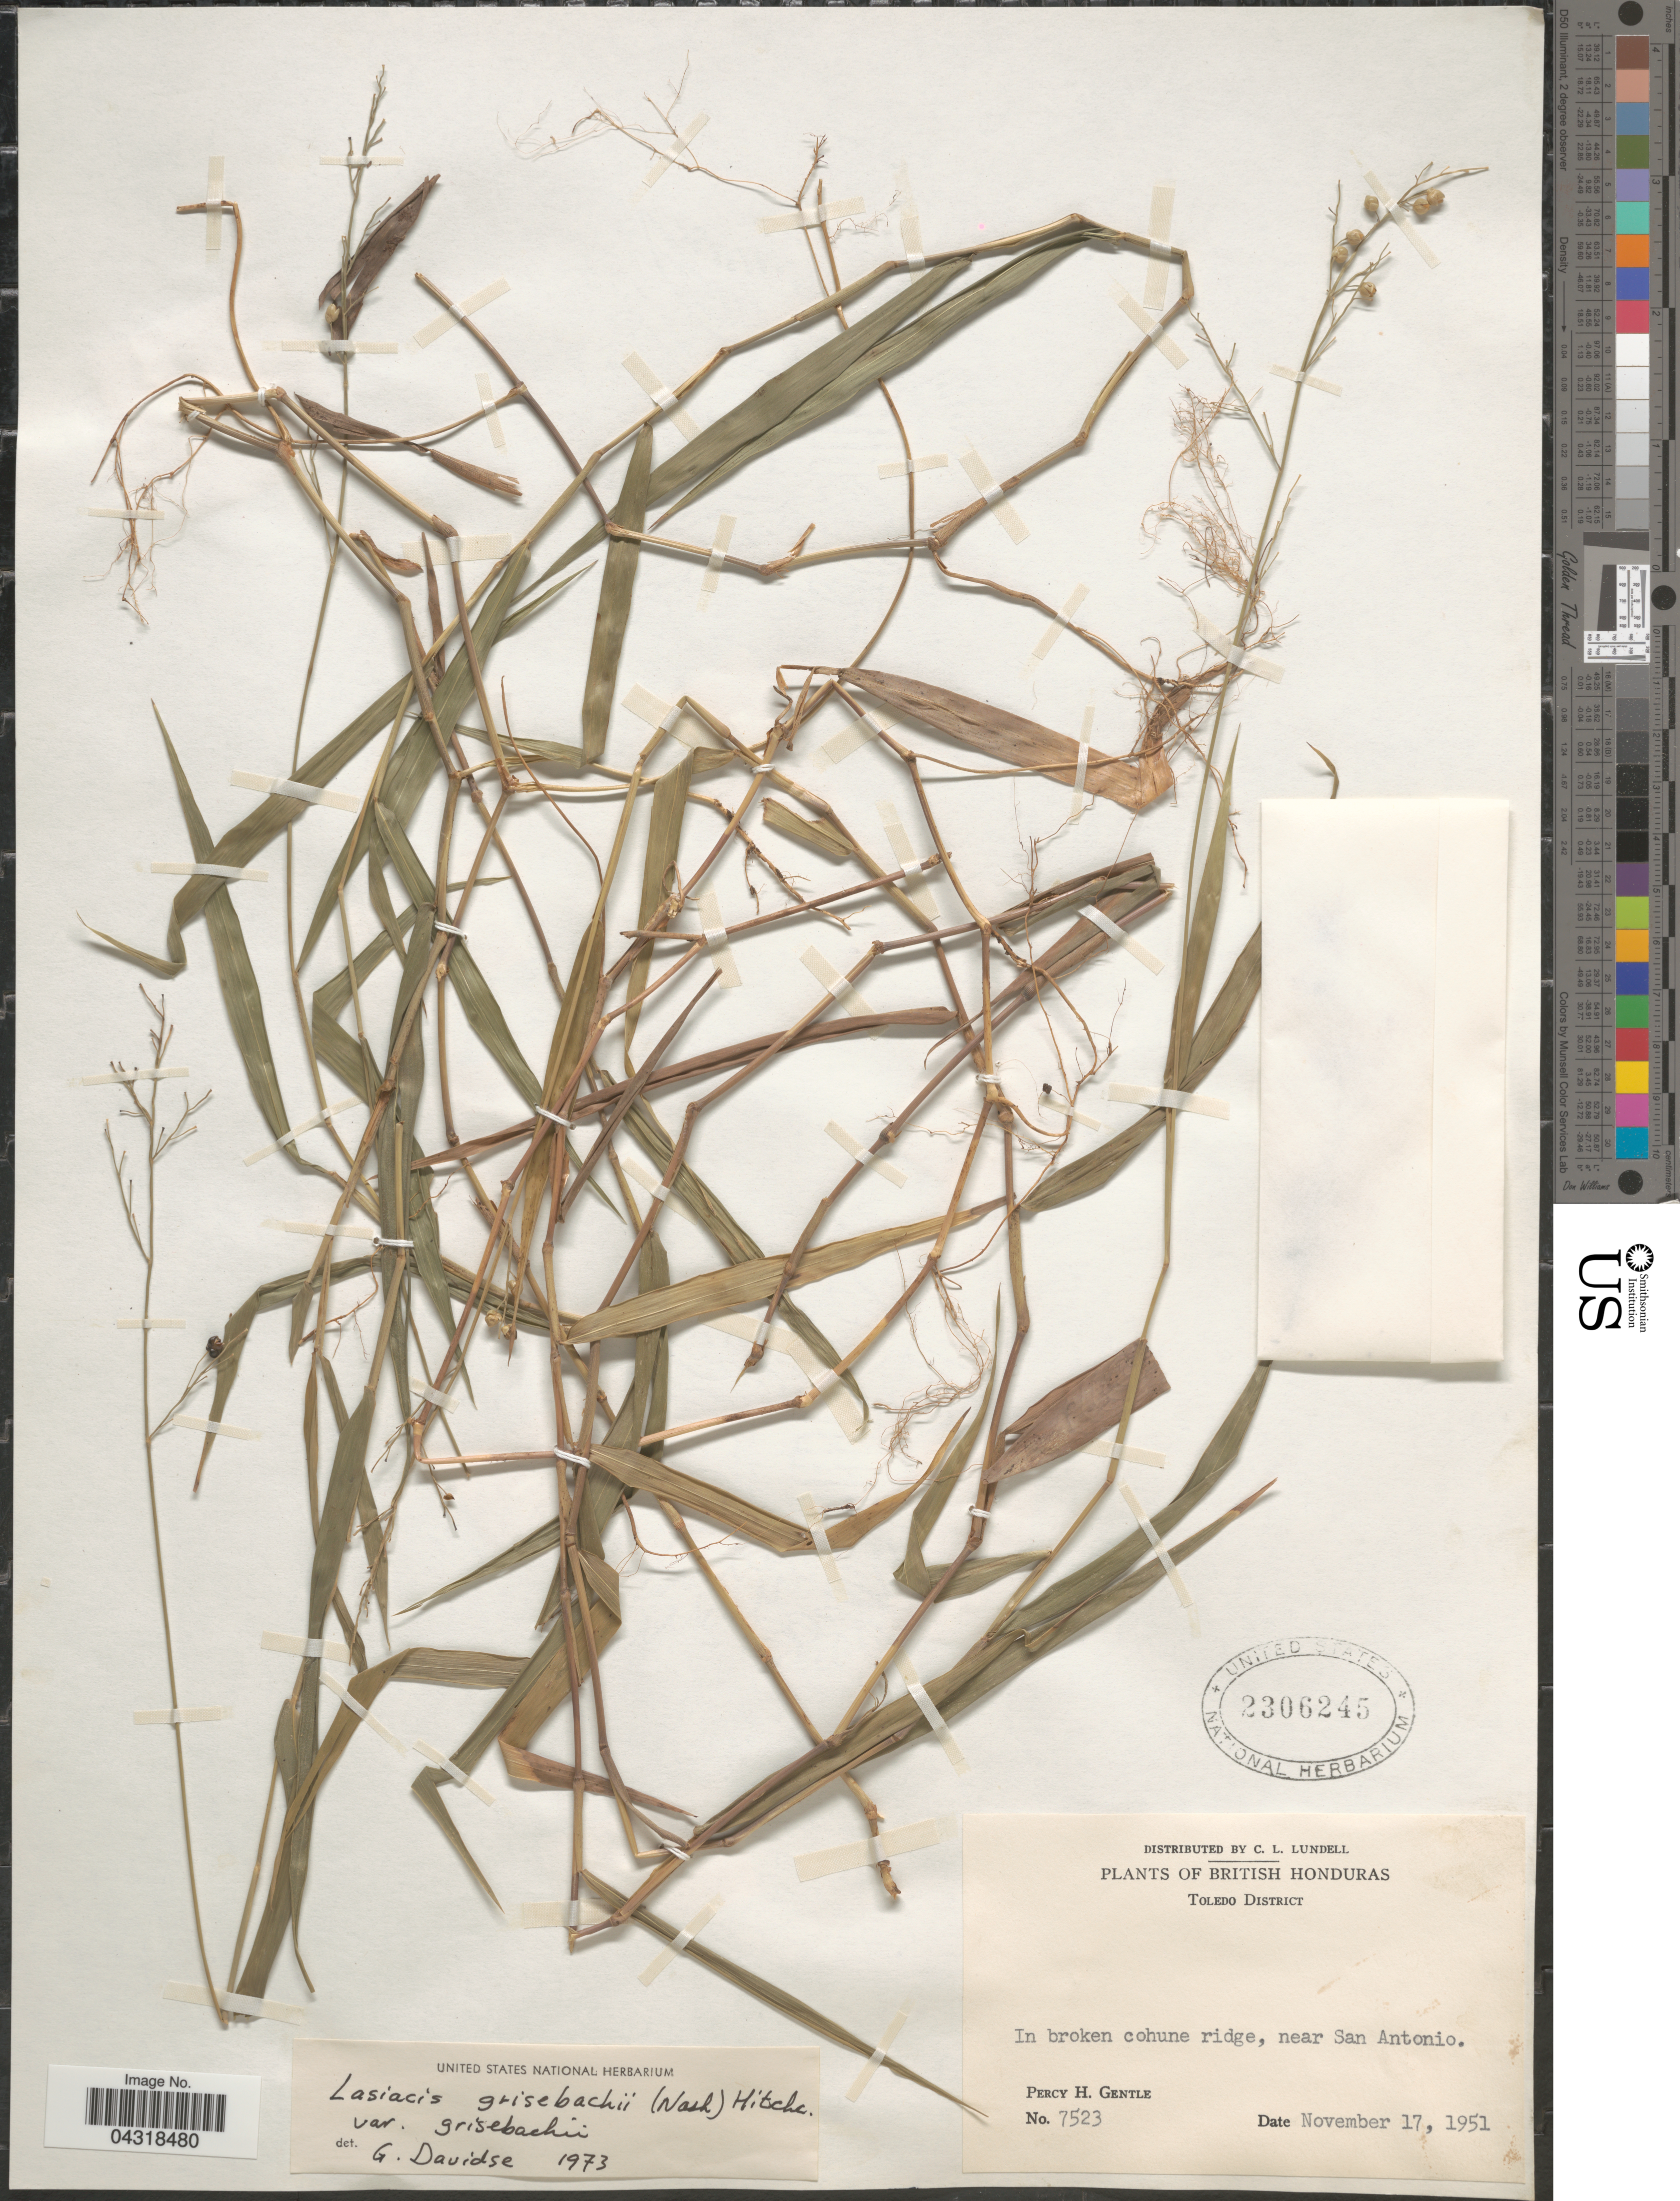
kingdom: Plantae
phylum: Tracheophyta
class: Liliopsida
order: Poales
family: Poaceae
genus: Lasiacis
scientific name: Lasiacis grisebachii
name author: (Nash) Hitchc.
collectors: P. H. Gentle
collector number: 7523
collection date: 1951-11-17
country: Belize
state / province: Toledo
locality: British Honduras. Toledo District. In broken cohune ridge, near San Antonio.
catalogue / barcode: US 2306245